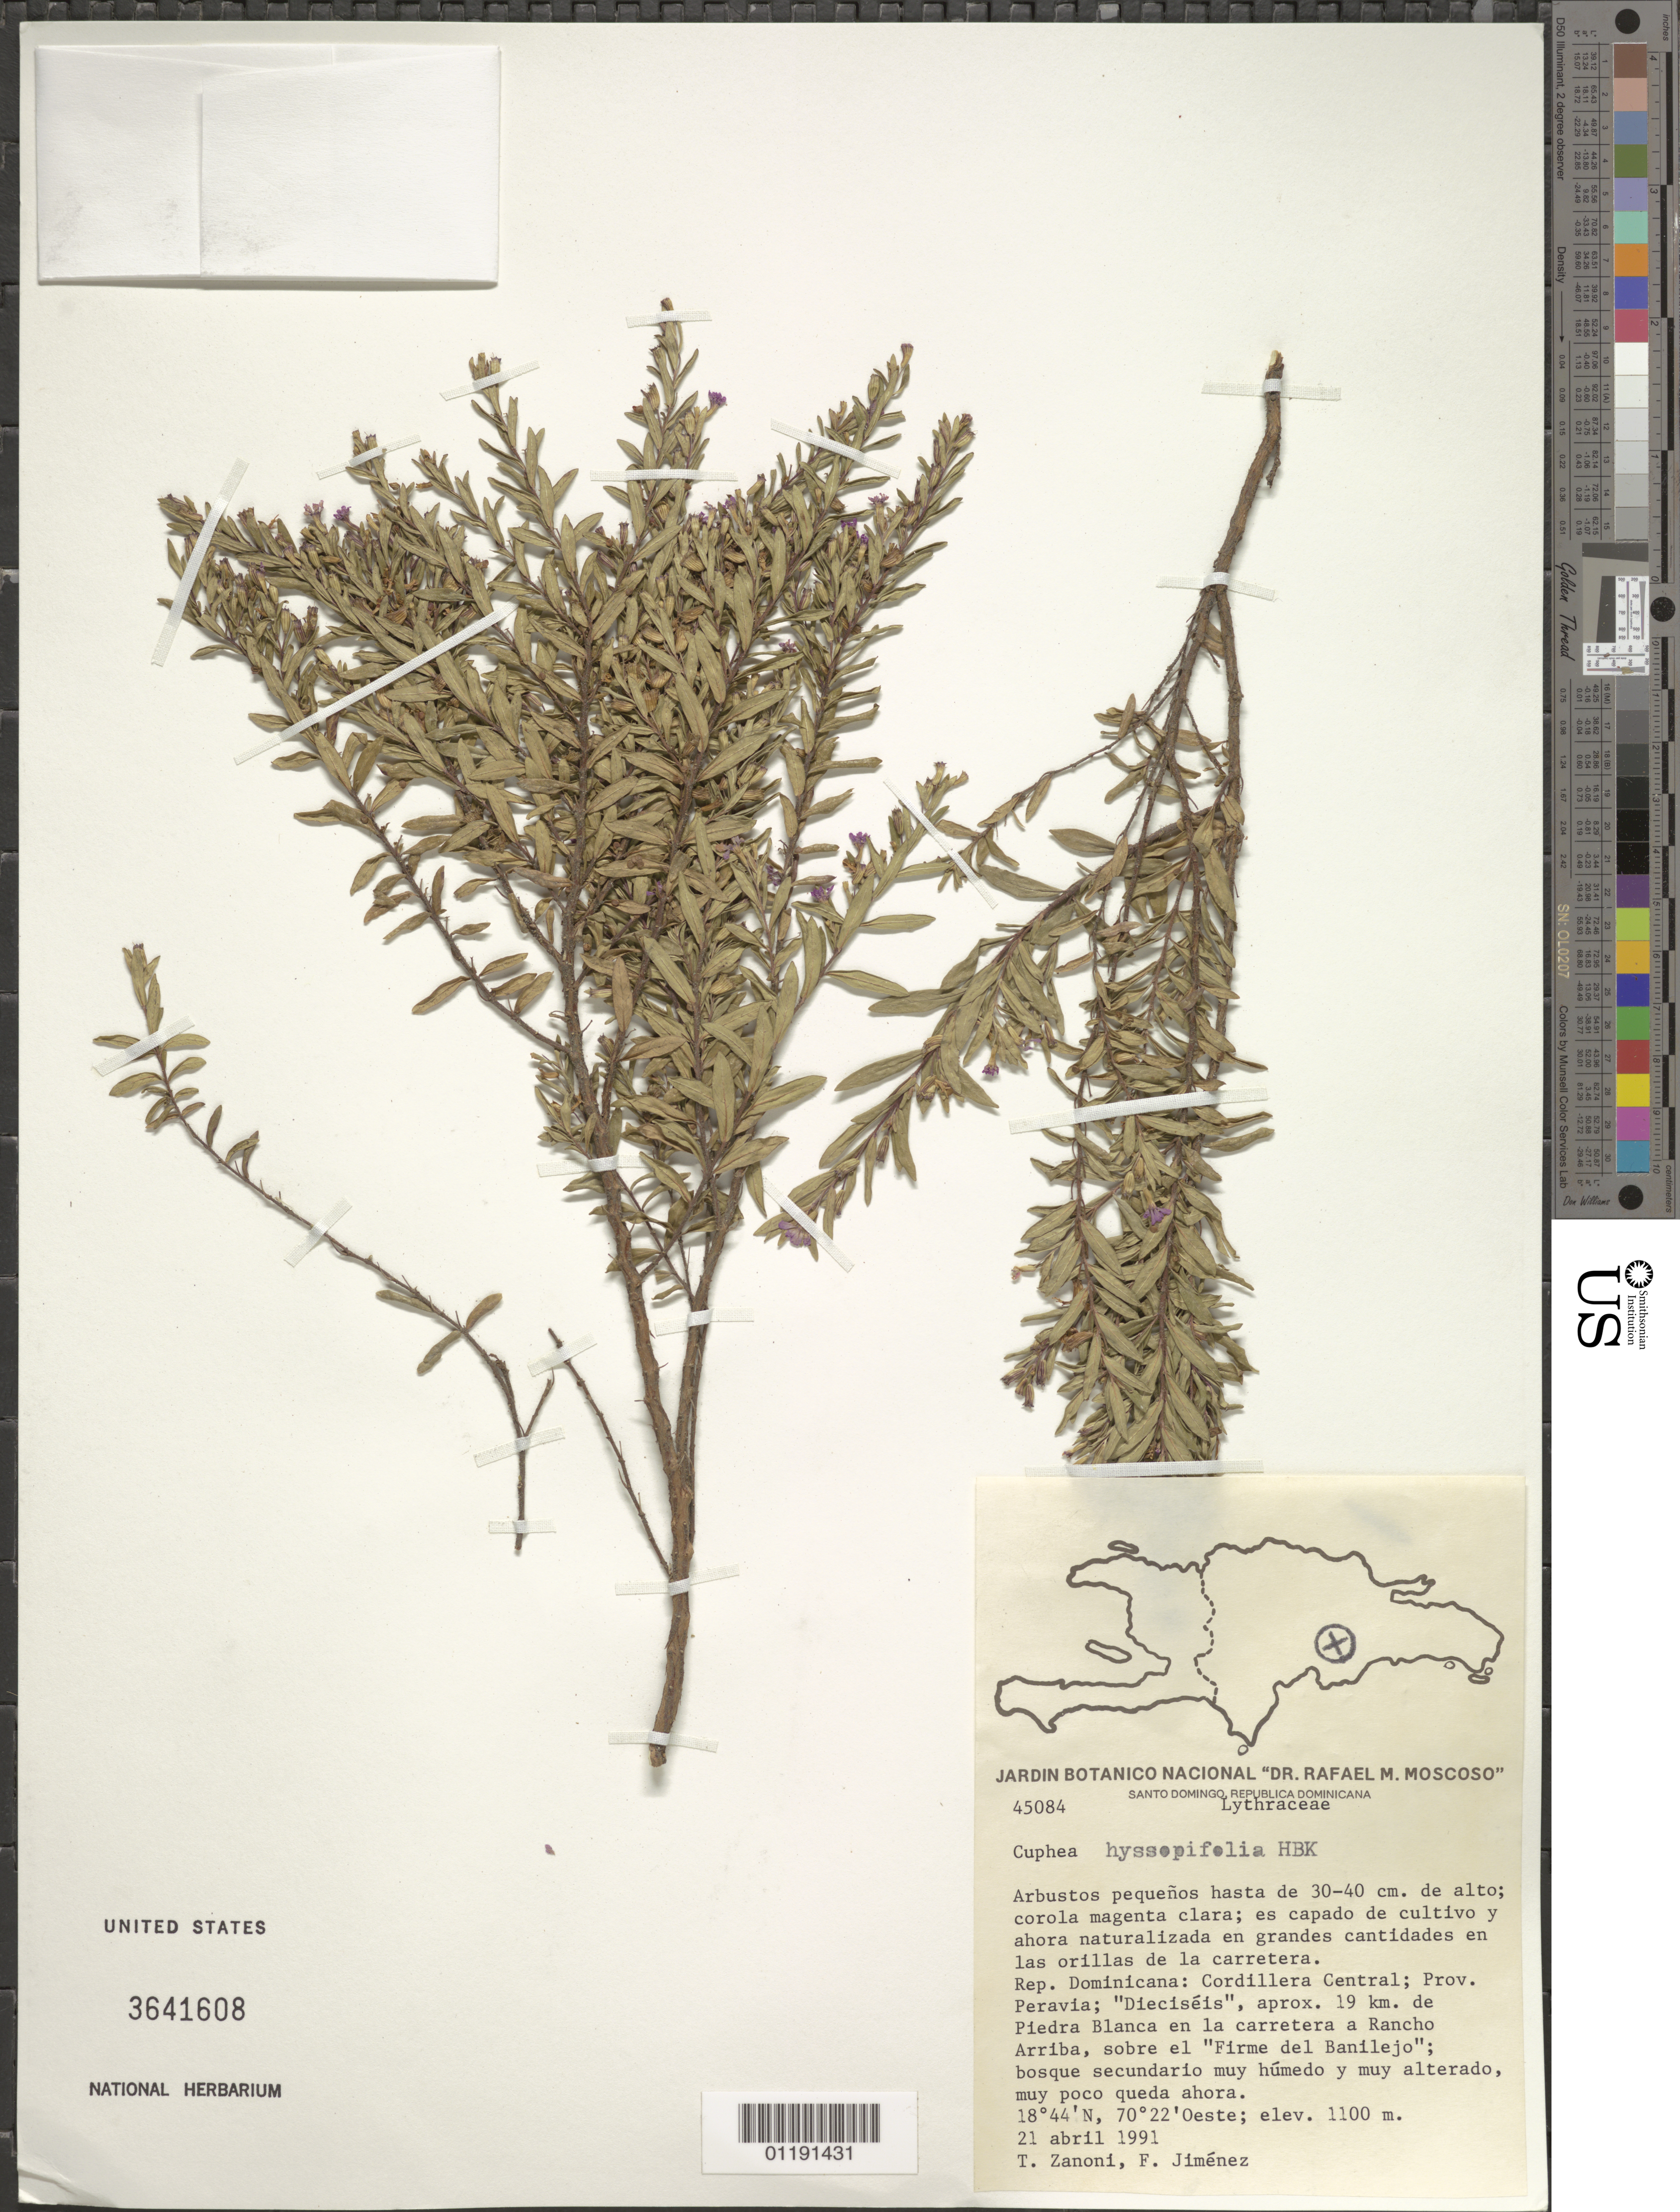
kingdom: Plantae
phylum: Tracheophyta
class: Magnoliopsida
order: Myrtales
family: Lythraceae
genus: Cuphea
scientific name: Cuphea hyssopifolia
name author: Kunth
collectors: T. A. Zanoni & F. Jiménez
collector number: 45084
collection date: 1991-04-21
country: Dominican Republic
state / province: Peravia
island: Hispaniola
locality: Cordillera Central; "Dieciséis," approx. 19 km. from Piedra Blanca on the road to Rancho Arriba, about the "Firme del Banilejo."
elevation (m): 1100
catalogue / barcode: US 3641608